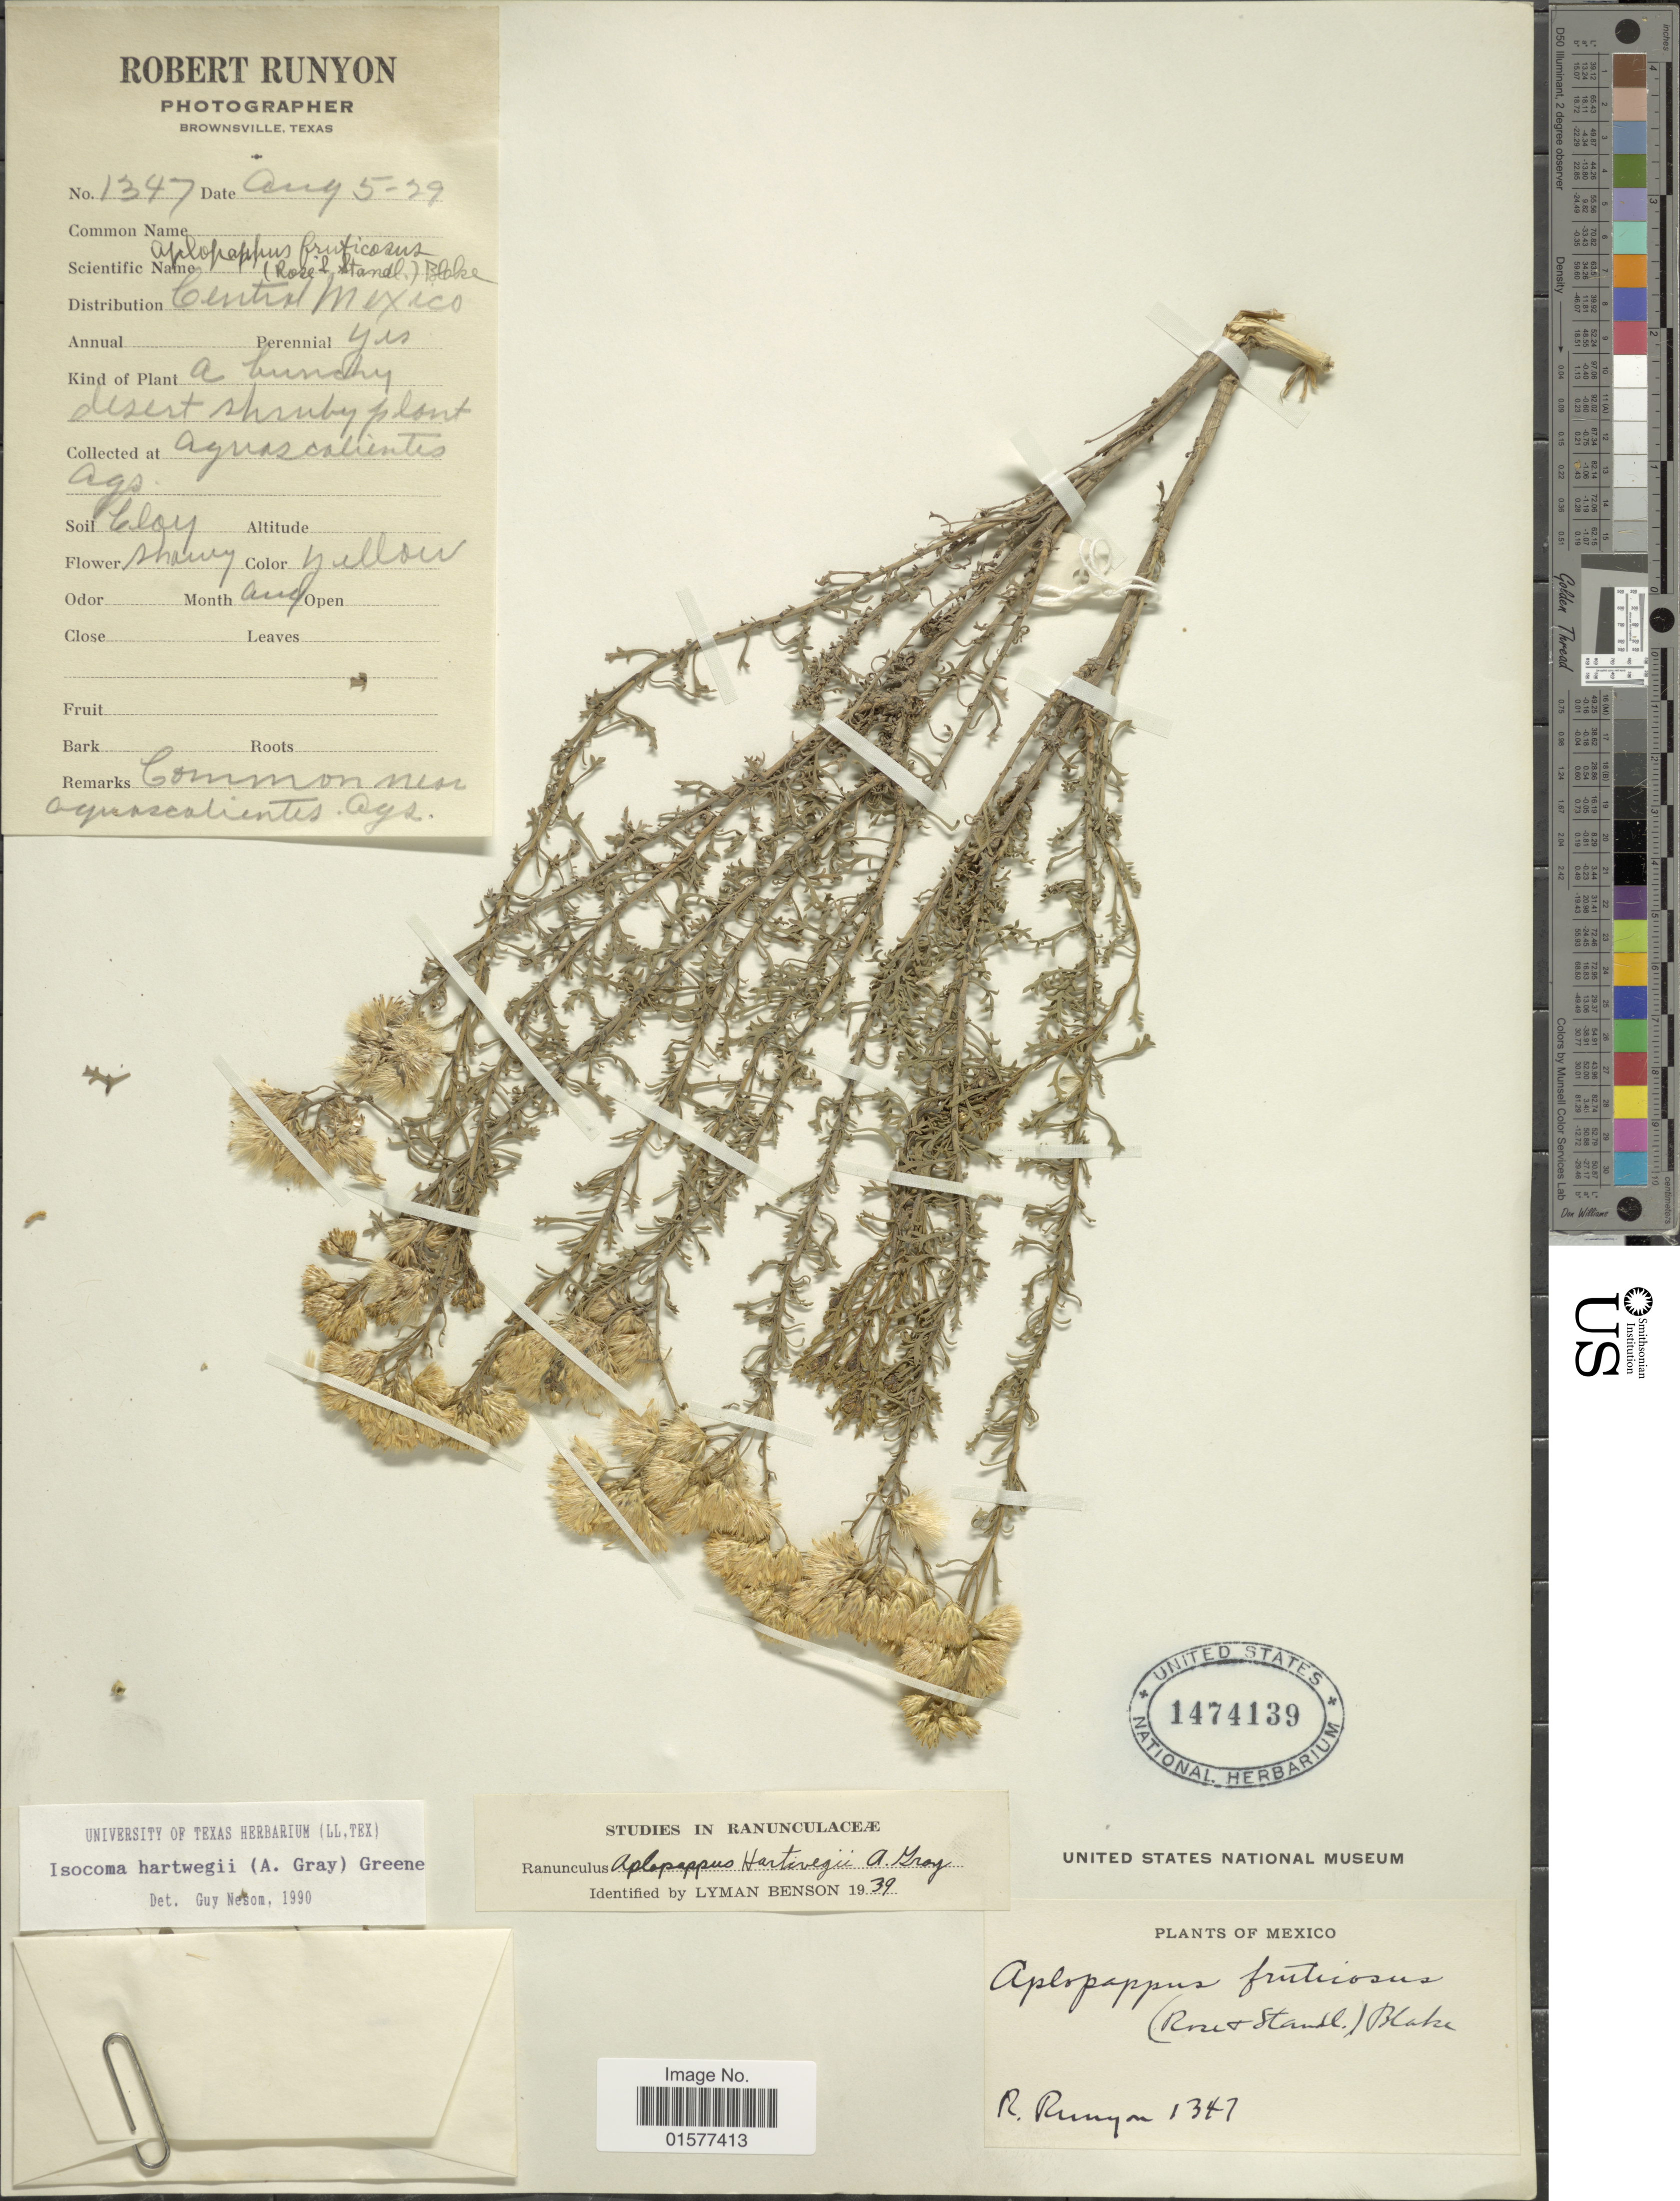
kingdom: Plantae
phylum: Tracheophyta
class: Magnoliopsida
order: Asterales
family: Asteraceae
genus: Isocoma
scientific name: Isocoma hartwegii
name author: (A. Gray) Greene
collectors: R. Runyon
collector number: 1347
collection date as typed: Transcribed d/m/y: 5/8/29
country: Mexico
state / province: Aguascalientes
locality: Aguascalientes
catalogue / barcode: US 1474139